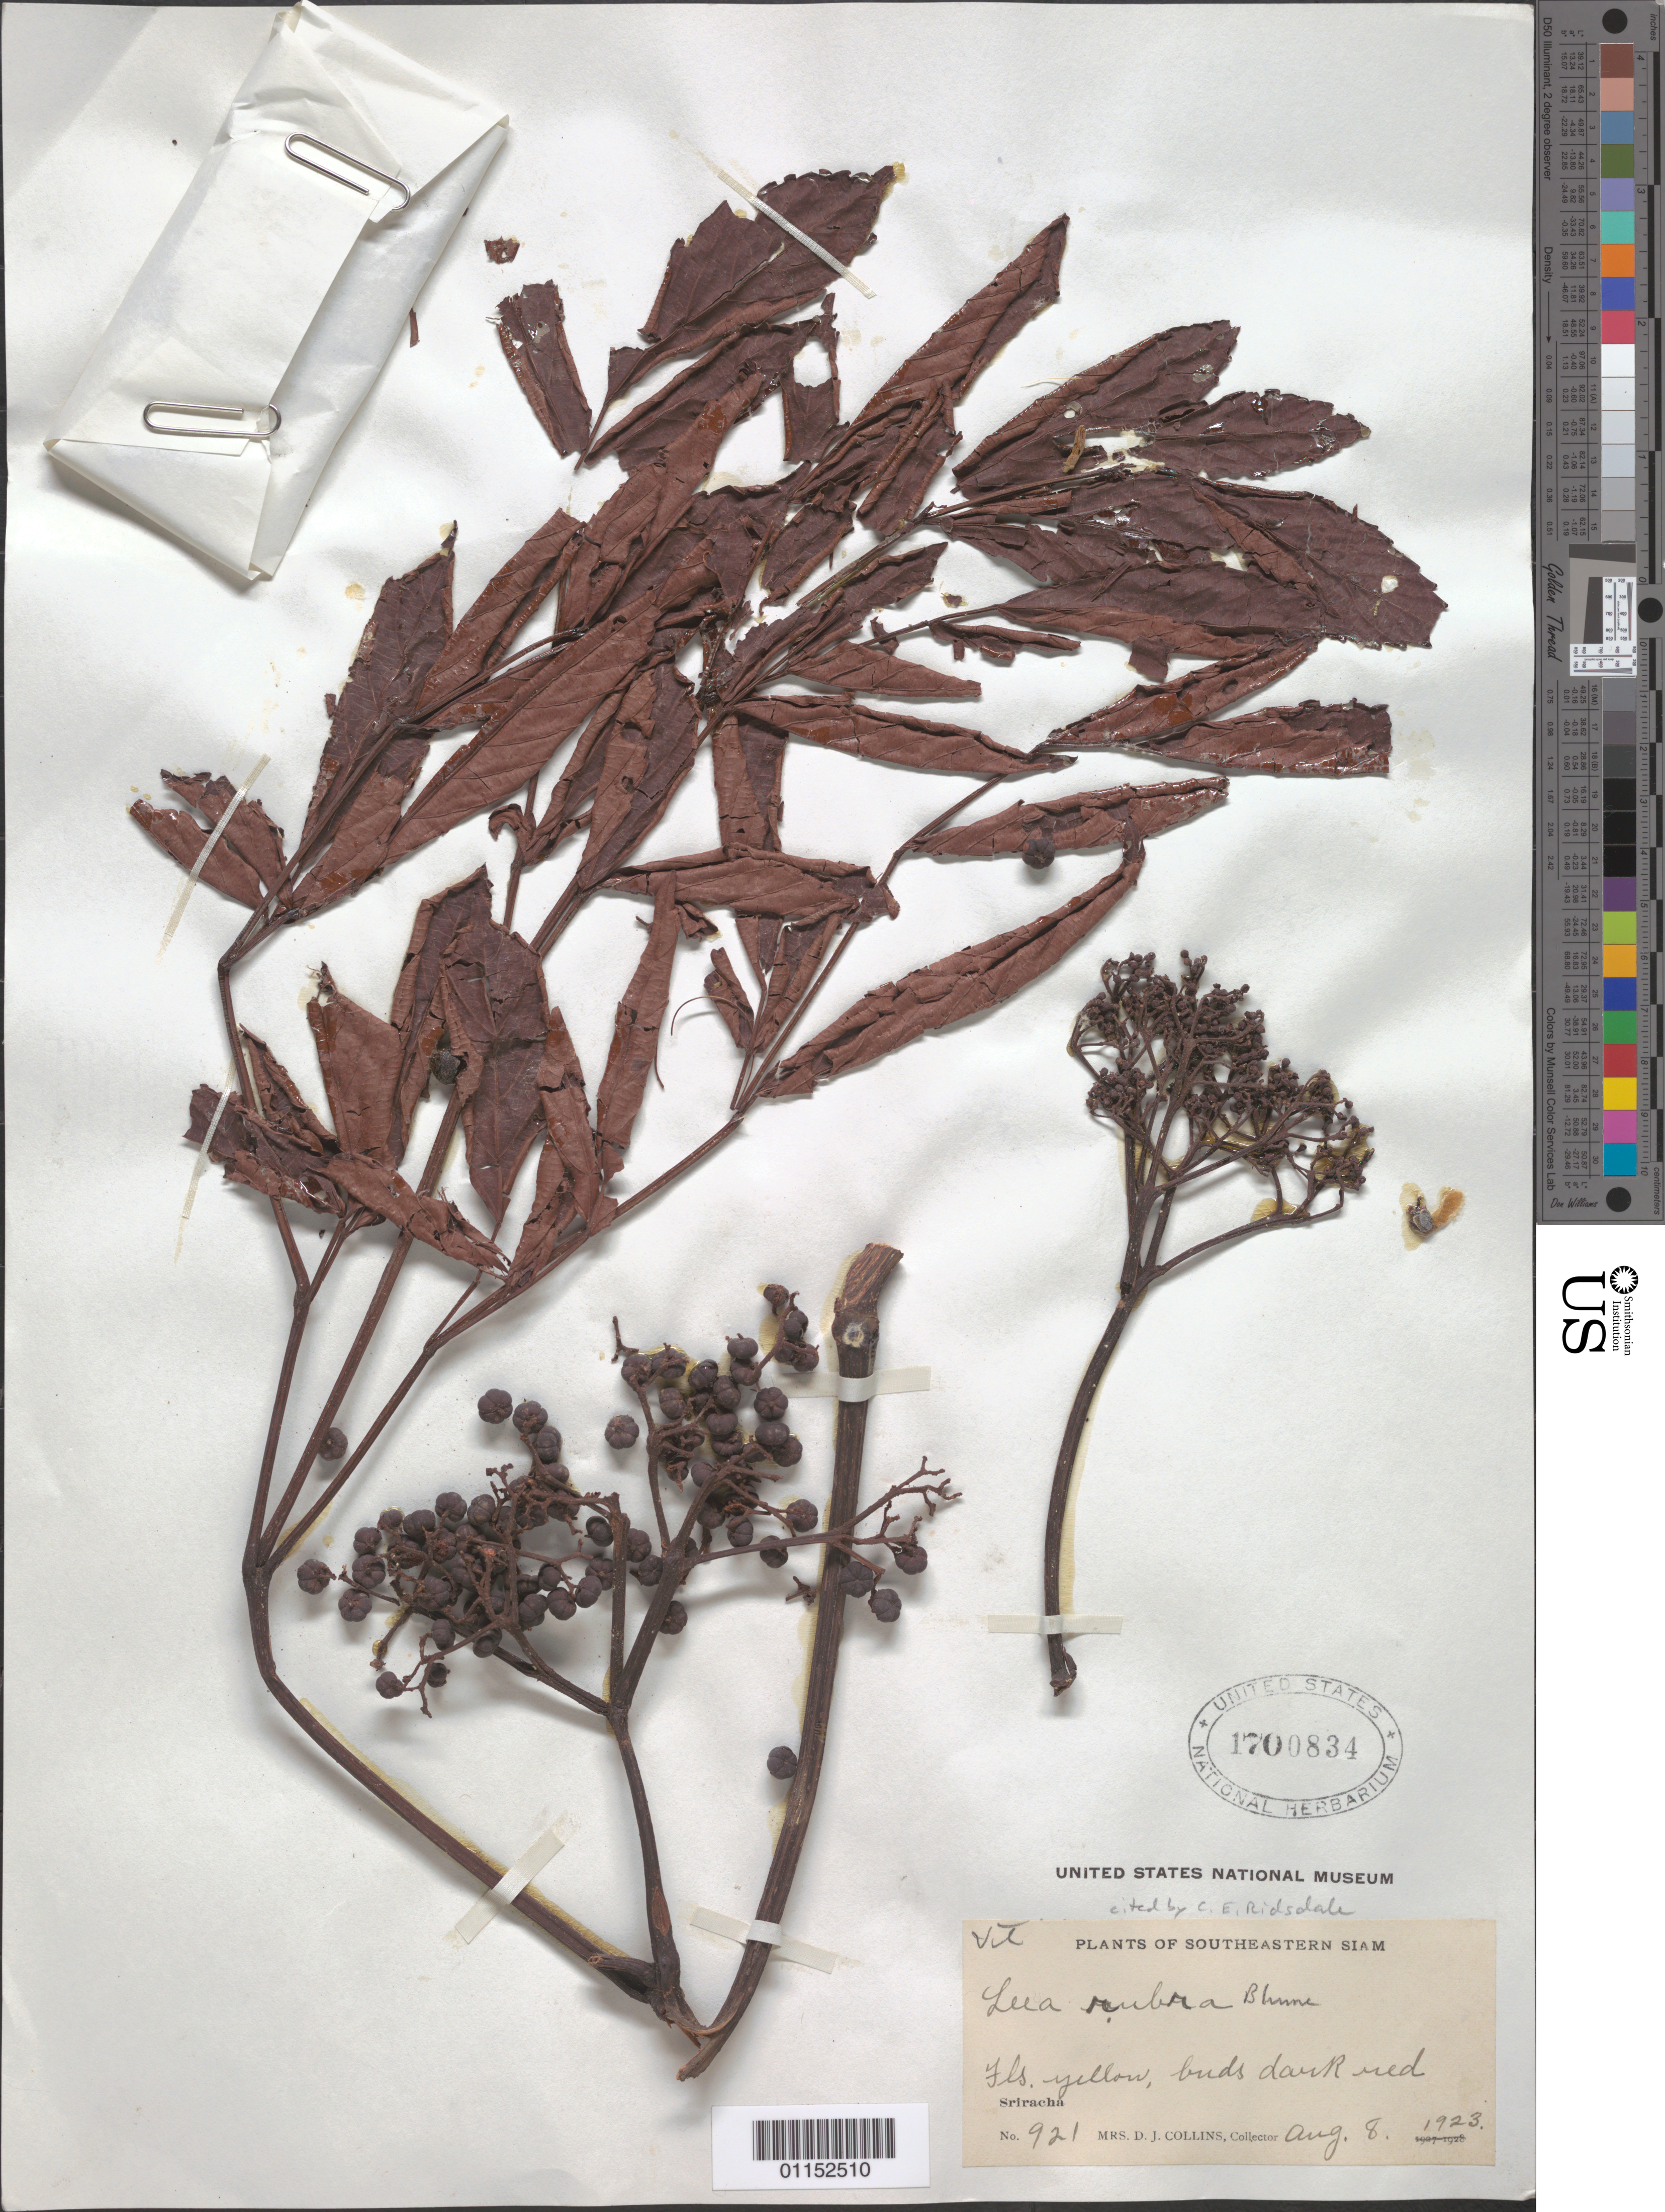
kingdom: Plantae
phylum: Tracheophyta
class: Magnoliopsida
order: Vitales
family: Vitaceae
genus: Leea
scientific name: Leea rubra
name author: Blume & Spreng.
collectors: Mrs. D. J. Collins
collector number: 921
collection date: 1923-08-08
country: Thailand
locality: Sriracha.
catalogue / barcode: US 1700834